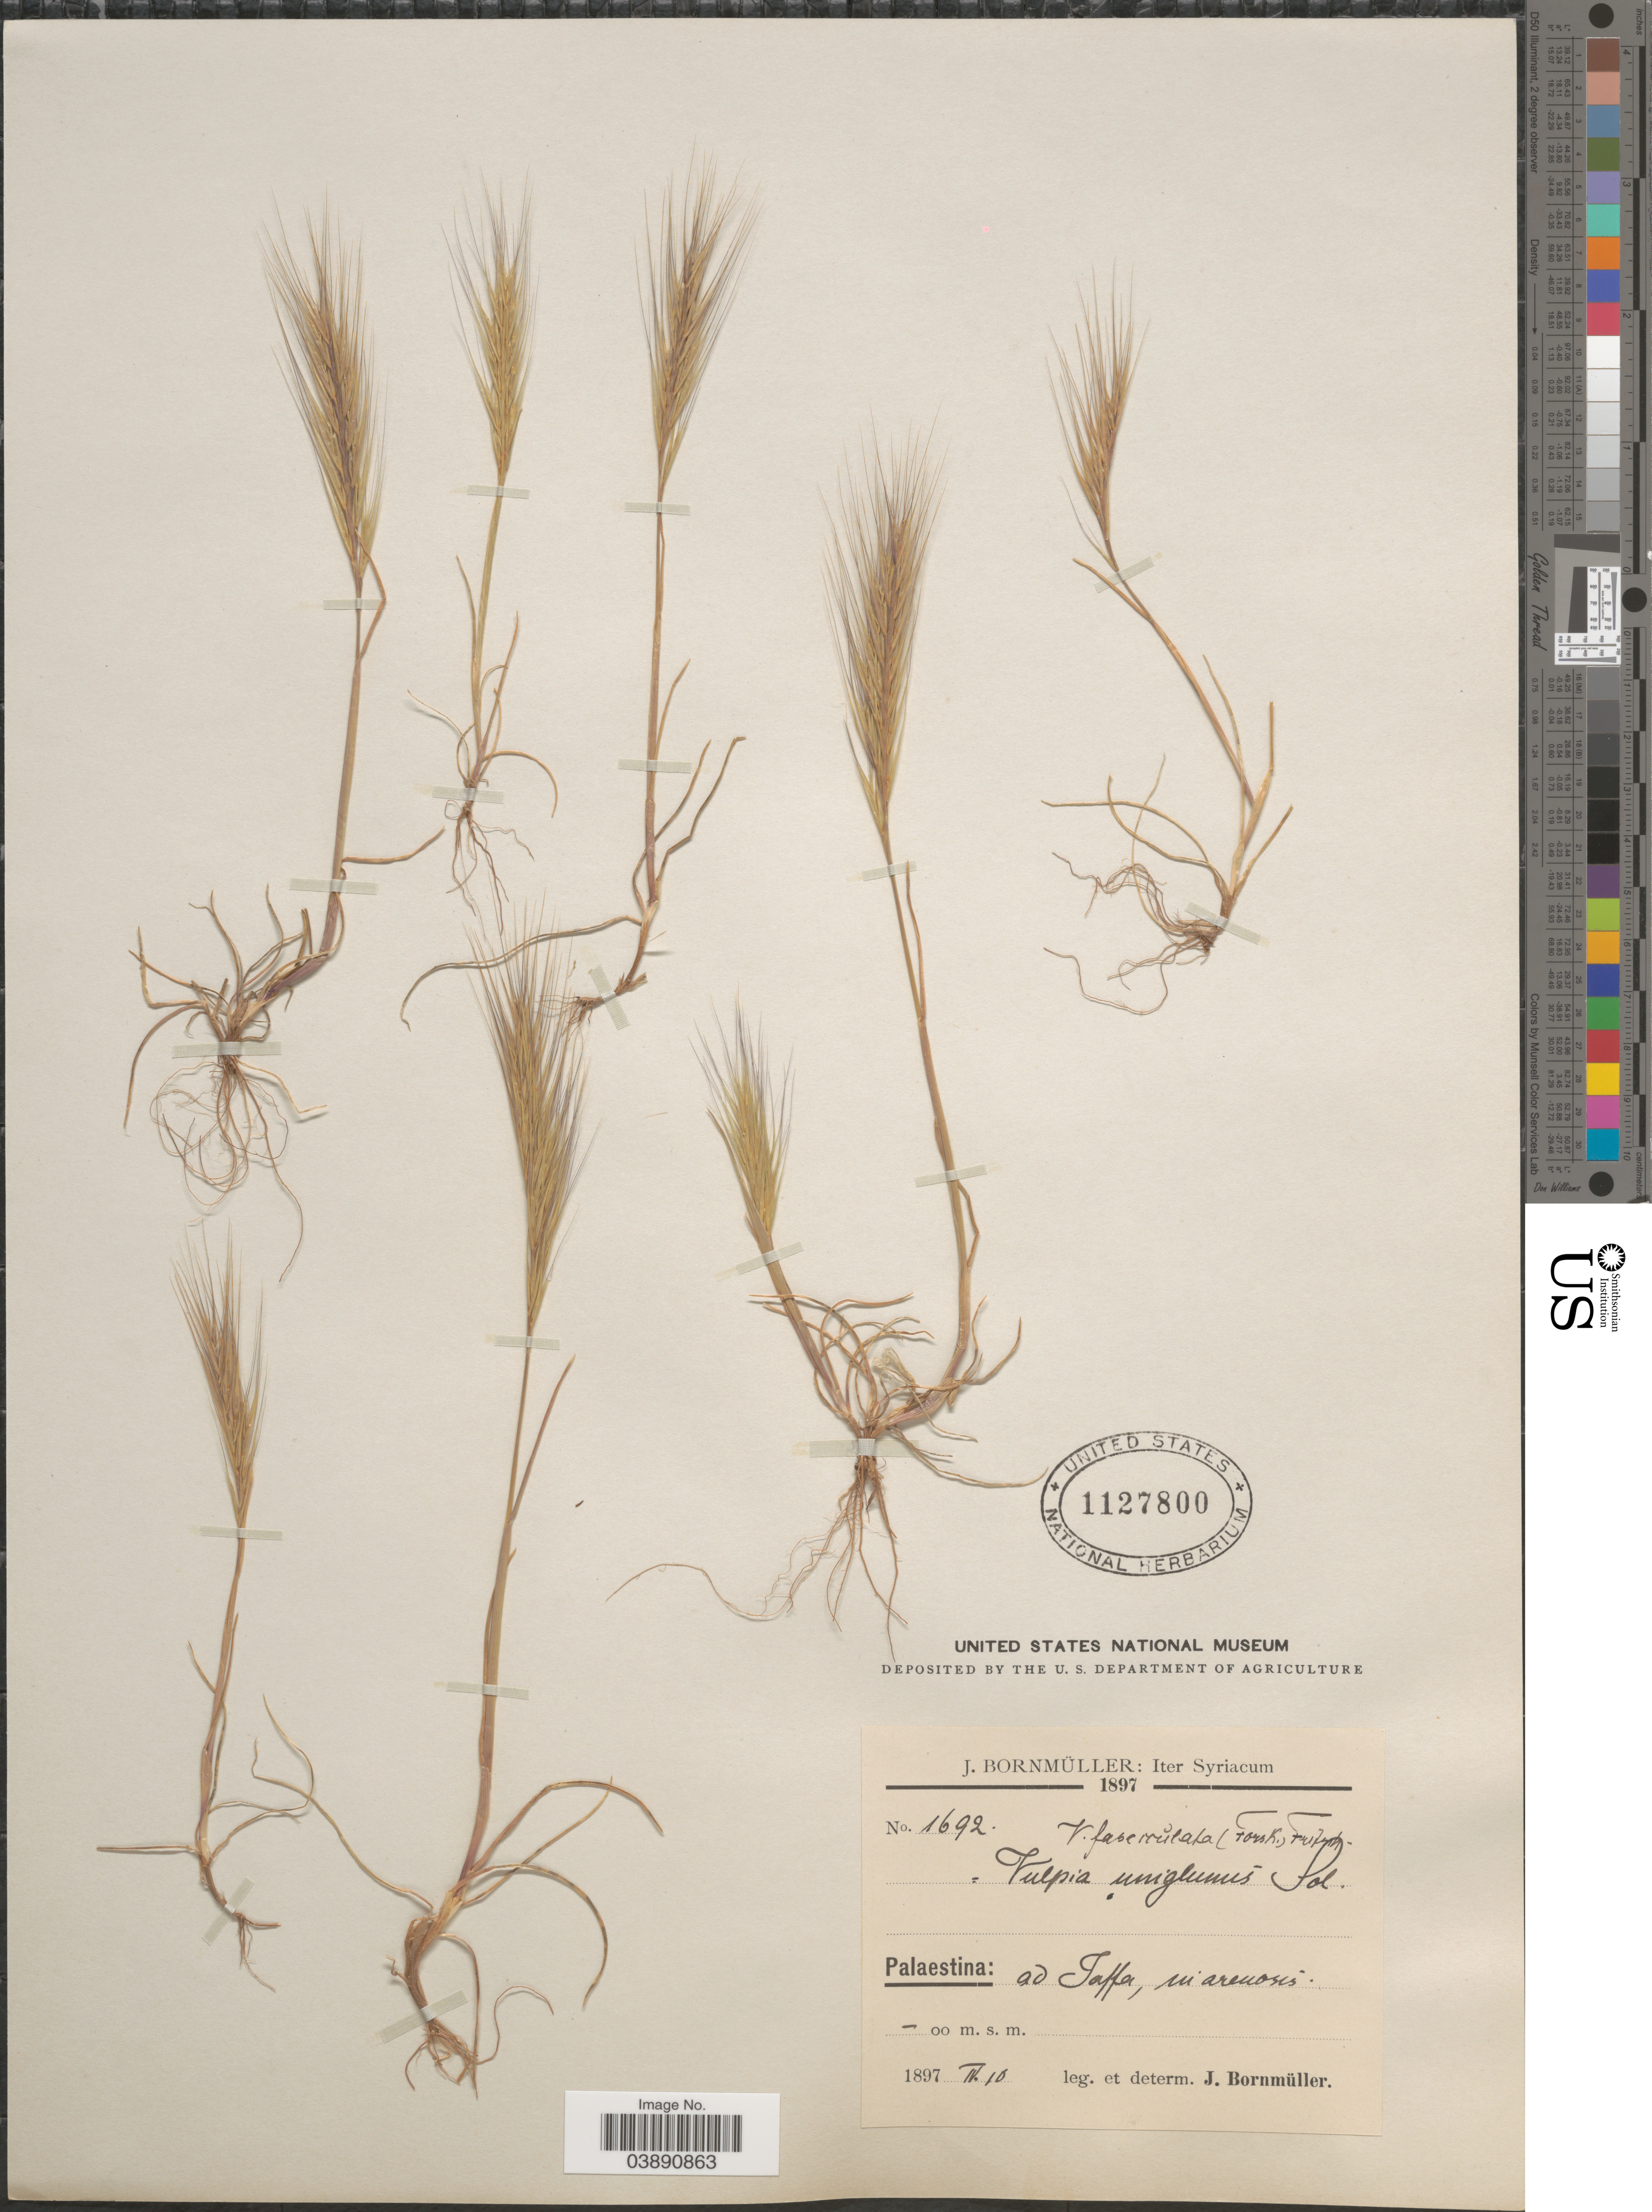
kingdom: Plantae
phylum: Tracheophyta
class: Liliopsida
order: Poales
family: Poaceae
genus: Festuca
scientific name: Festuca membranacea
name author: Kit.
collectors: J. Bornmüller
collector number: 1692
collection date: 1897-04-10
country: Syria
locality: Iter Syriacum. Palaestina: ad Jaffa, in arenosis.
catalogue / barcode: US 1127800